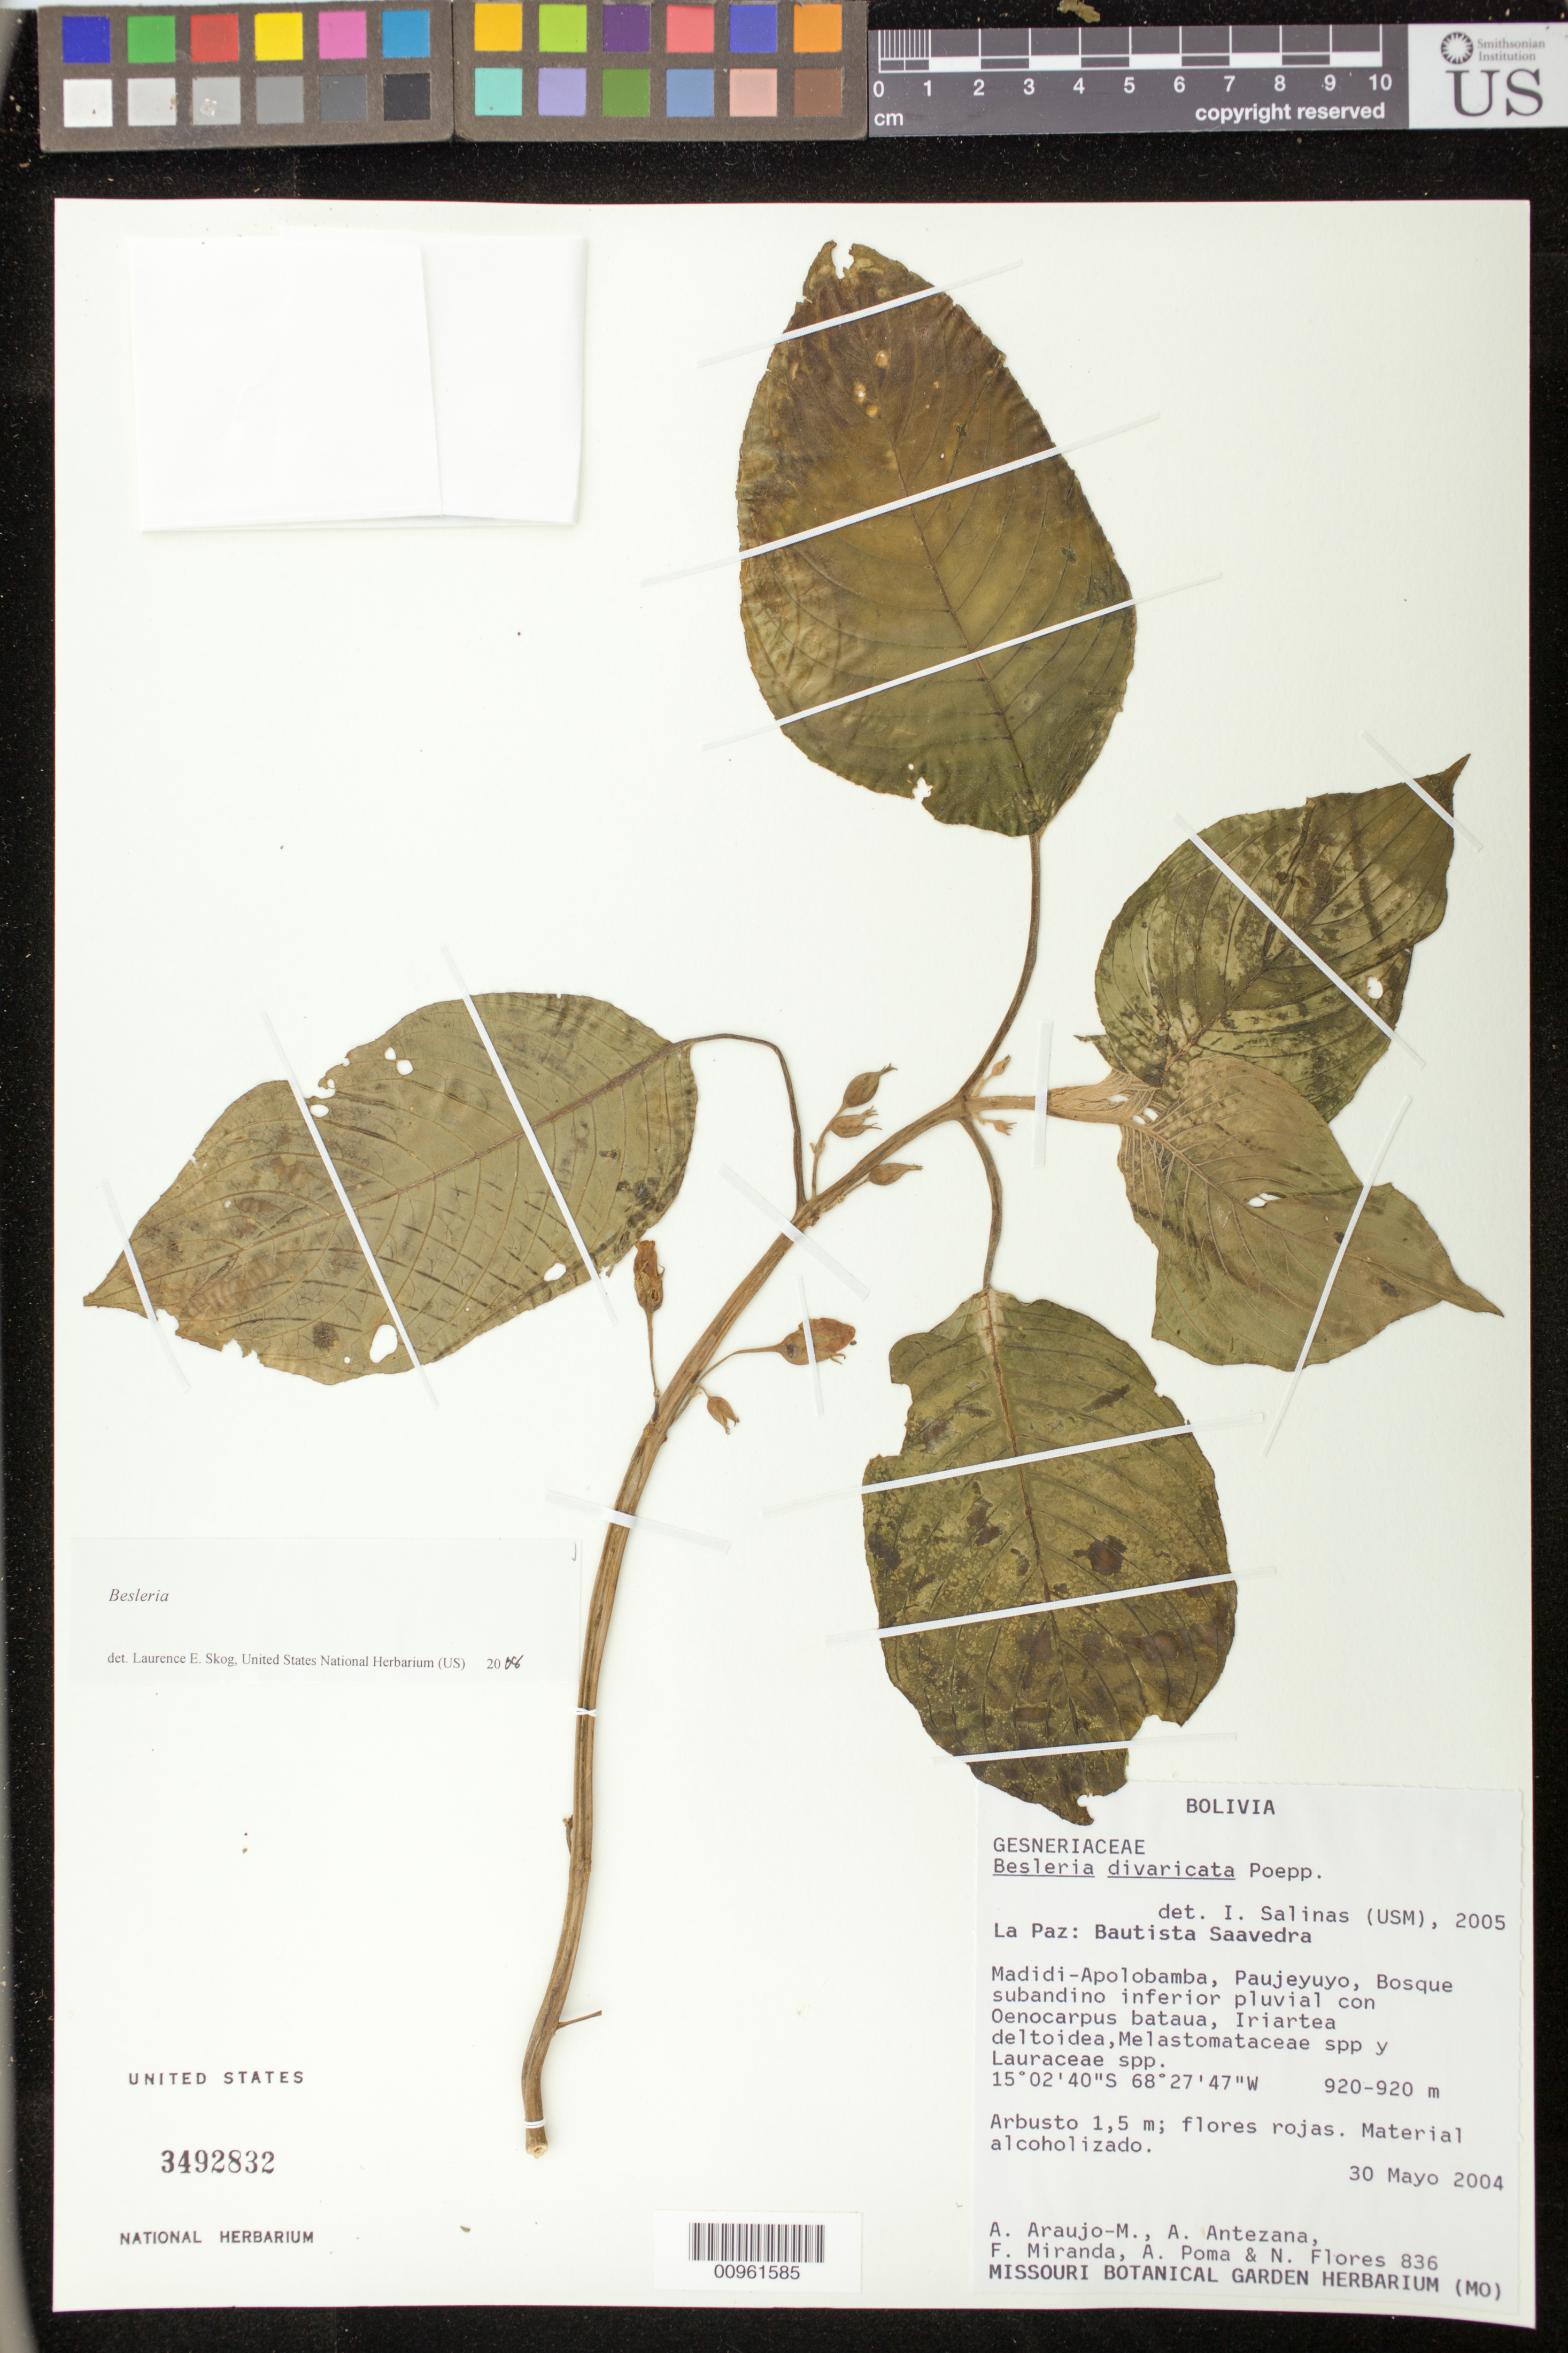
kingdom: Plantae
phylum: Tracheophyta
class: Magnoliopsida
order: Lamiales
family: Gesneriaceae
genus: Besleria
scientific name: Besleria sp.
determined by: Skog, Laurence E.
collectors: A. Araujo-M. & et al.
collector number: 836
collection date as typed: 30 May 2004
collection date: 2004-05-30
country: Bolivia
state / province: La Paz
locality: La Paz: Bautista Saavedra. Madidi-Apolobamba, Paujeyuyo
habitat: Bosque subandino inferior pluvial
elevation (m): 920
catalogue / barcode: US 3492832